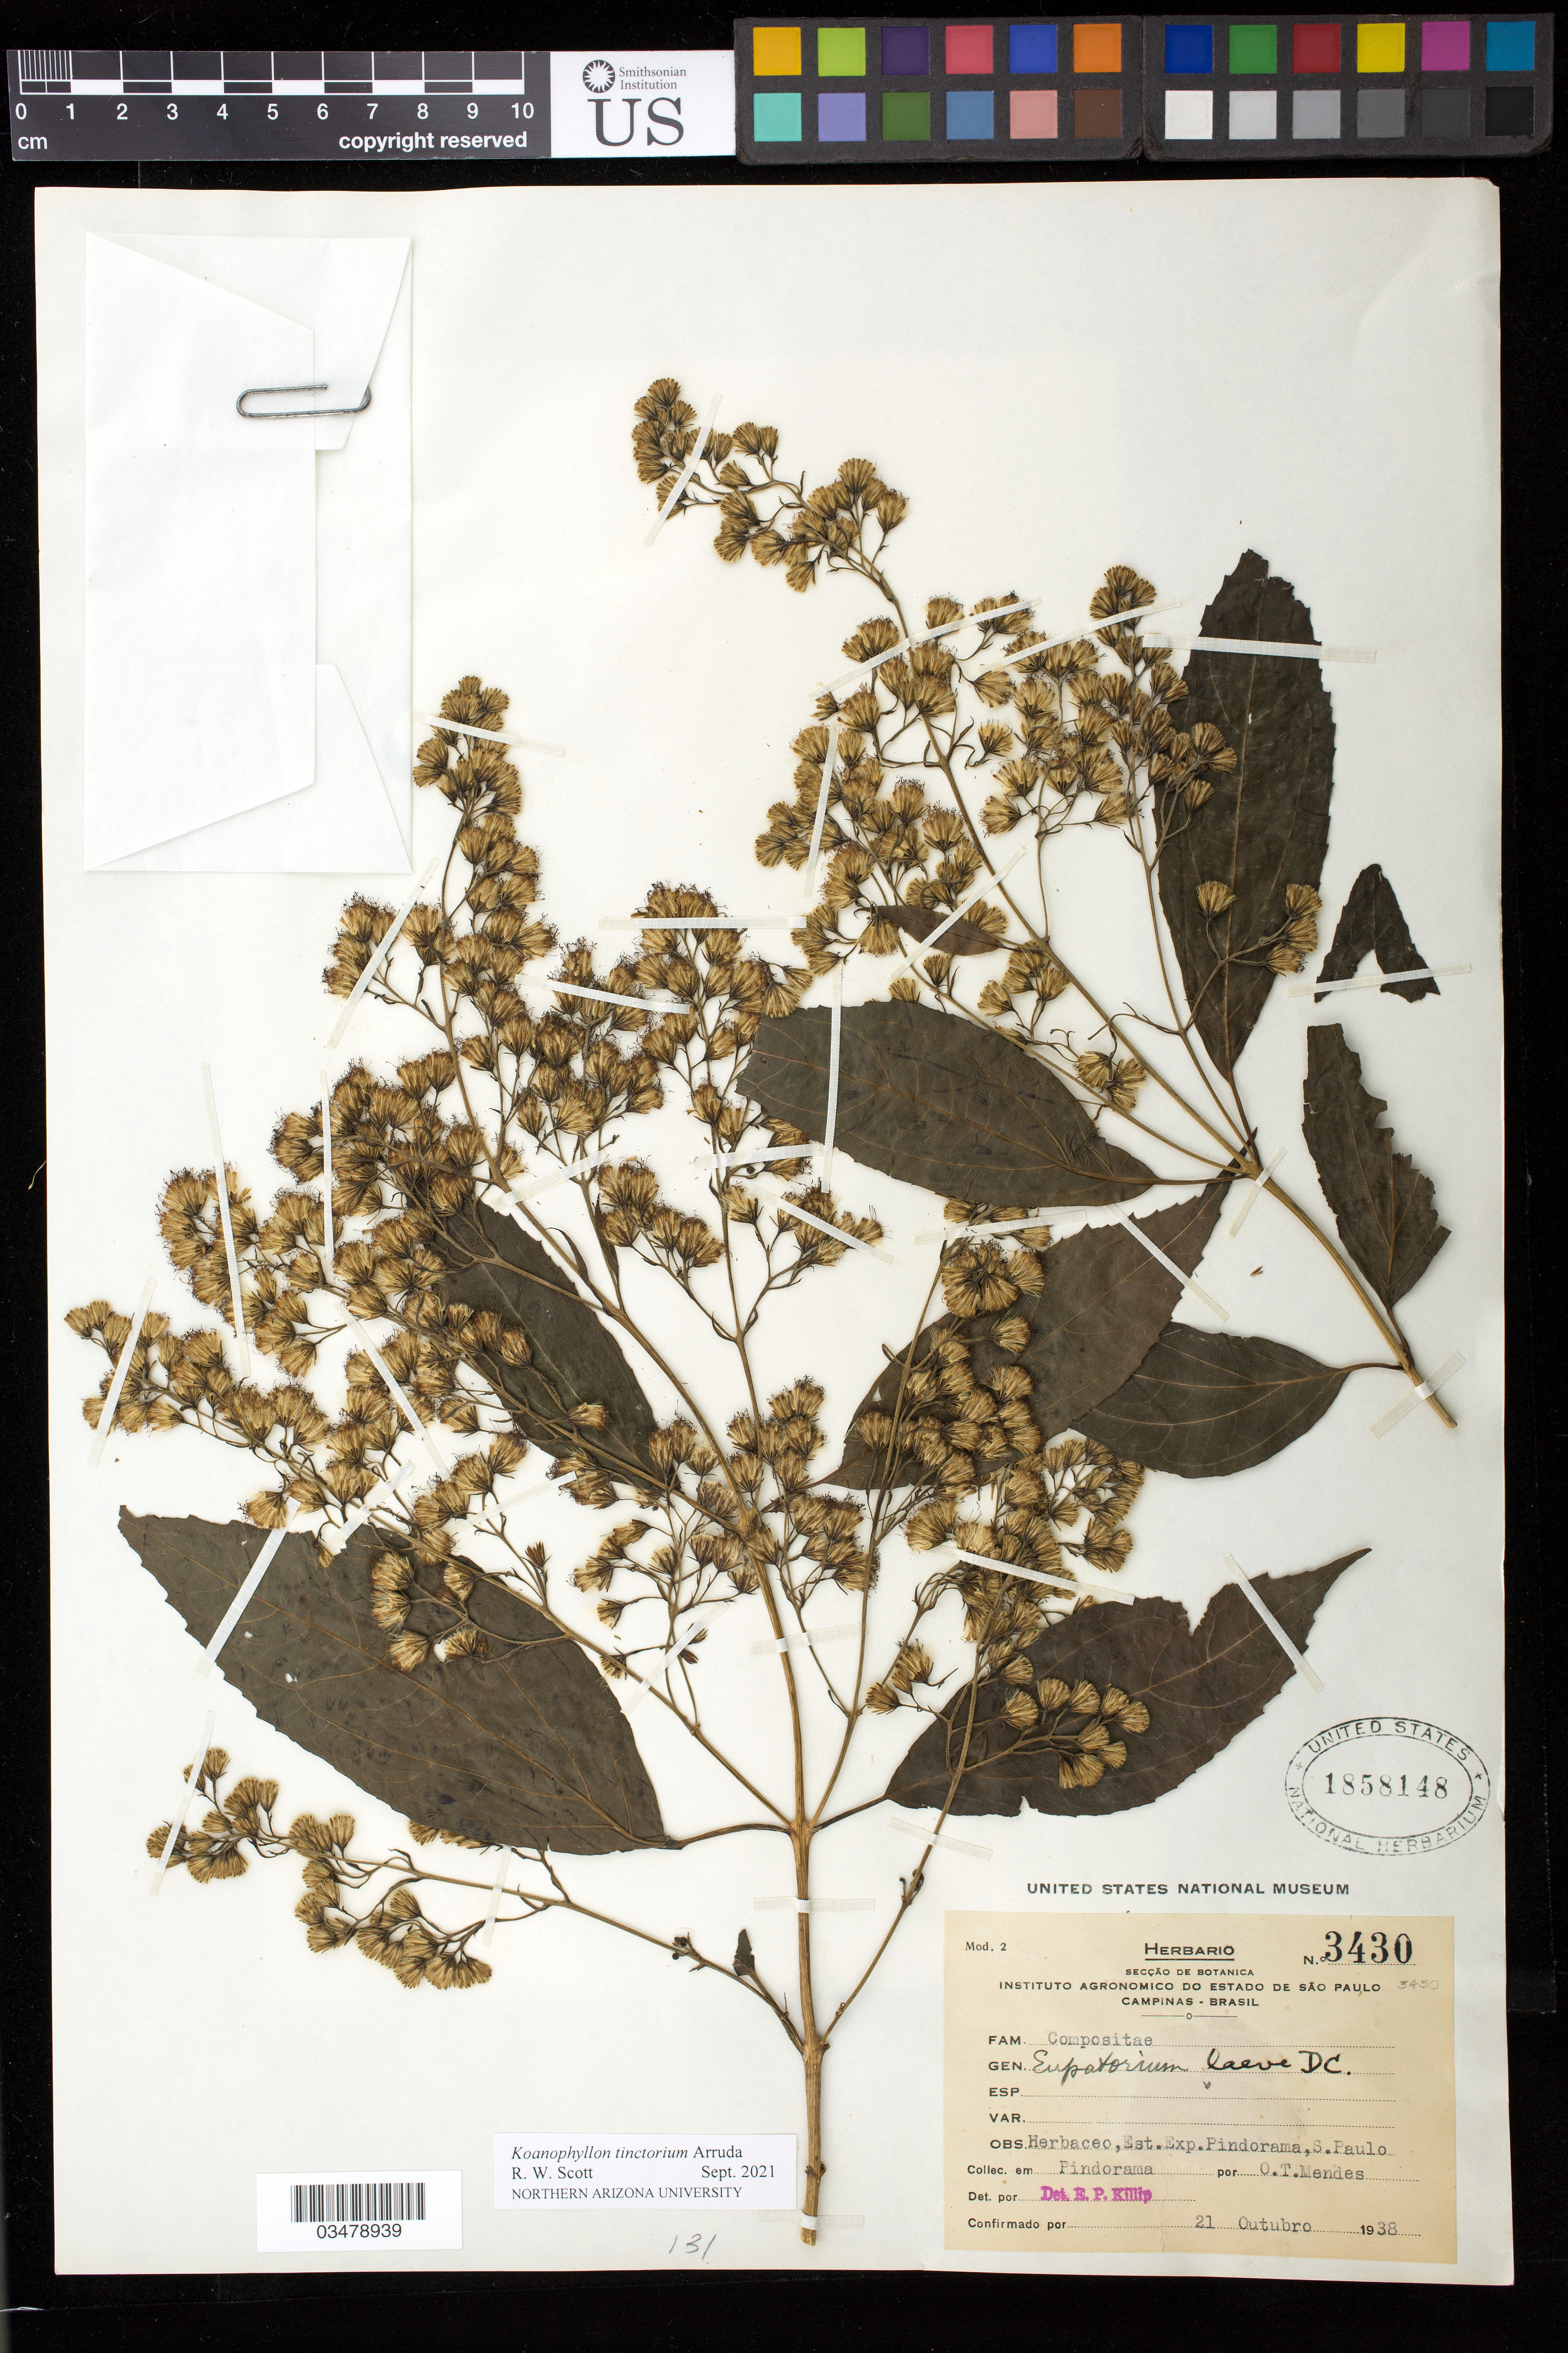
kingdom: Plantae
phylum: Tracheophyta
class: Magnoliopsida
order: Asterales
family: Asteraceae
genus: Koanophyllon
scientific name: Koanophyllon tinctorium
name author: Arruda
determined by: Scott, R. W.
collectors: O. Mendes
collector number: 3430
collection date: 1938-10-21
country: Brazil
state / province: São Paulo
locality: Nc. "Cipó Salidoa", Trepadeira, Mato, Est. Esp. Pindorama, Pindorama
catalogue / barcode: US 1858148